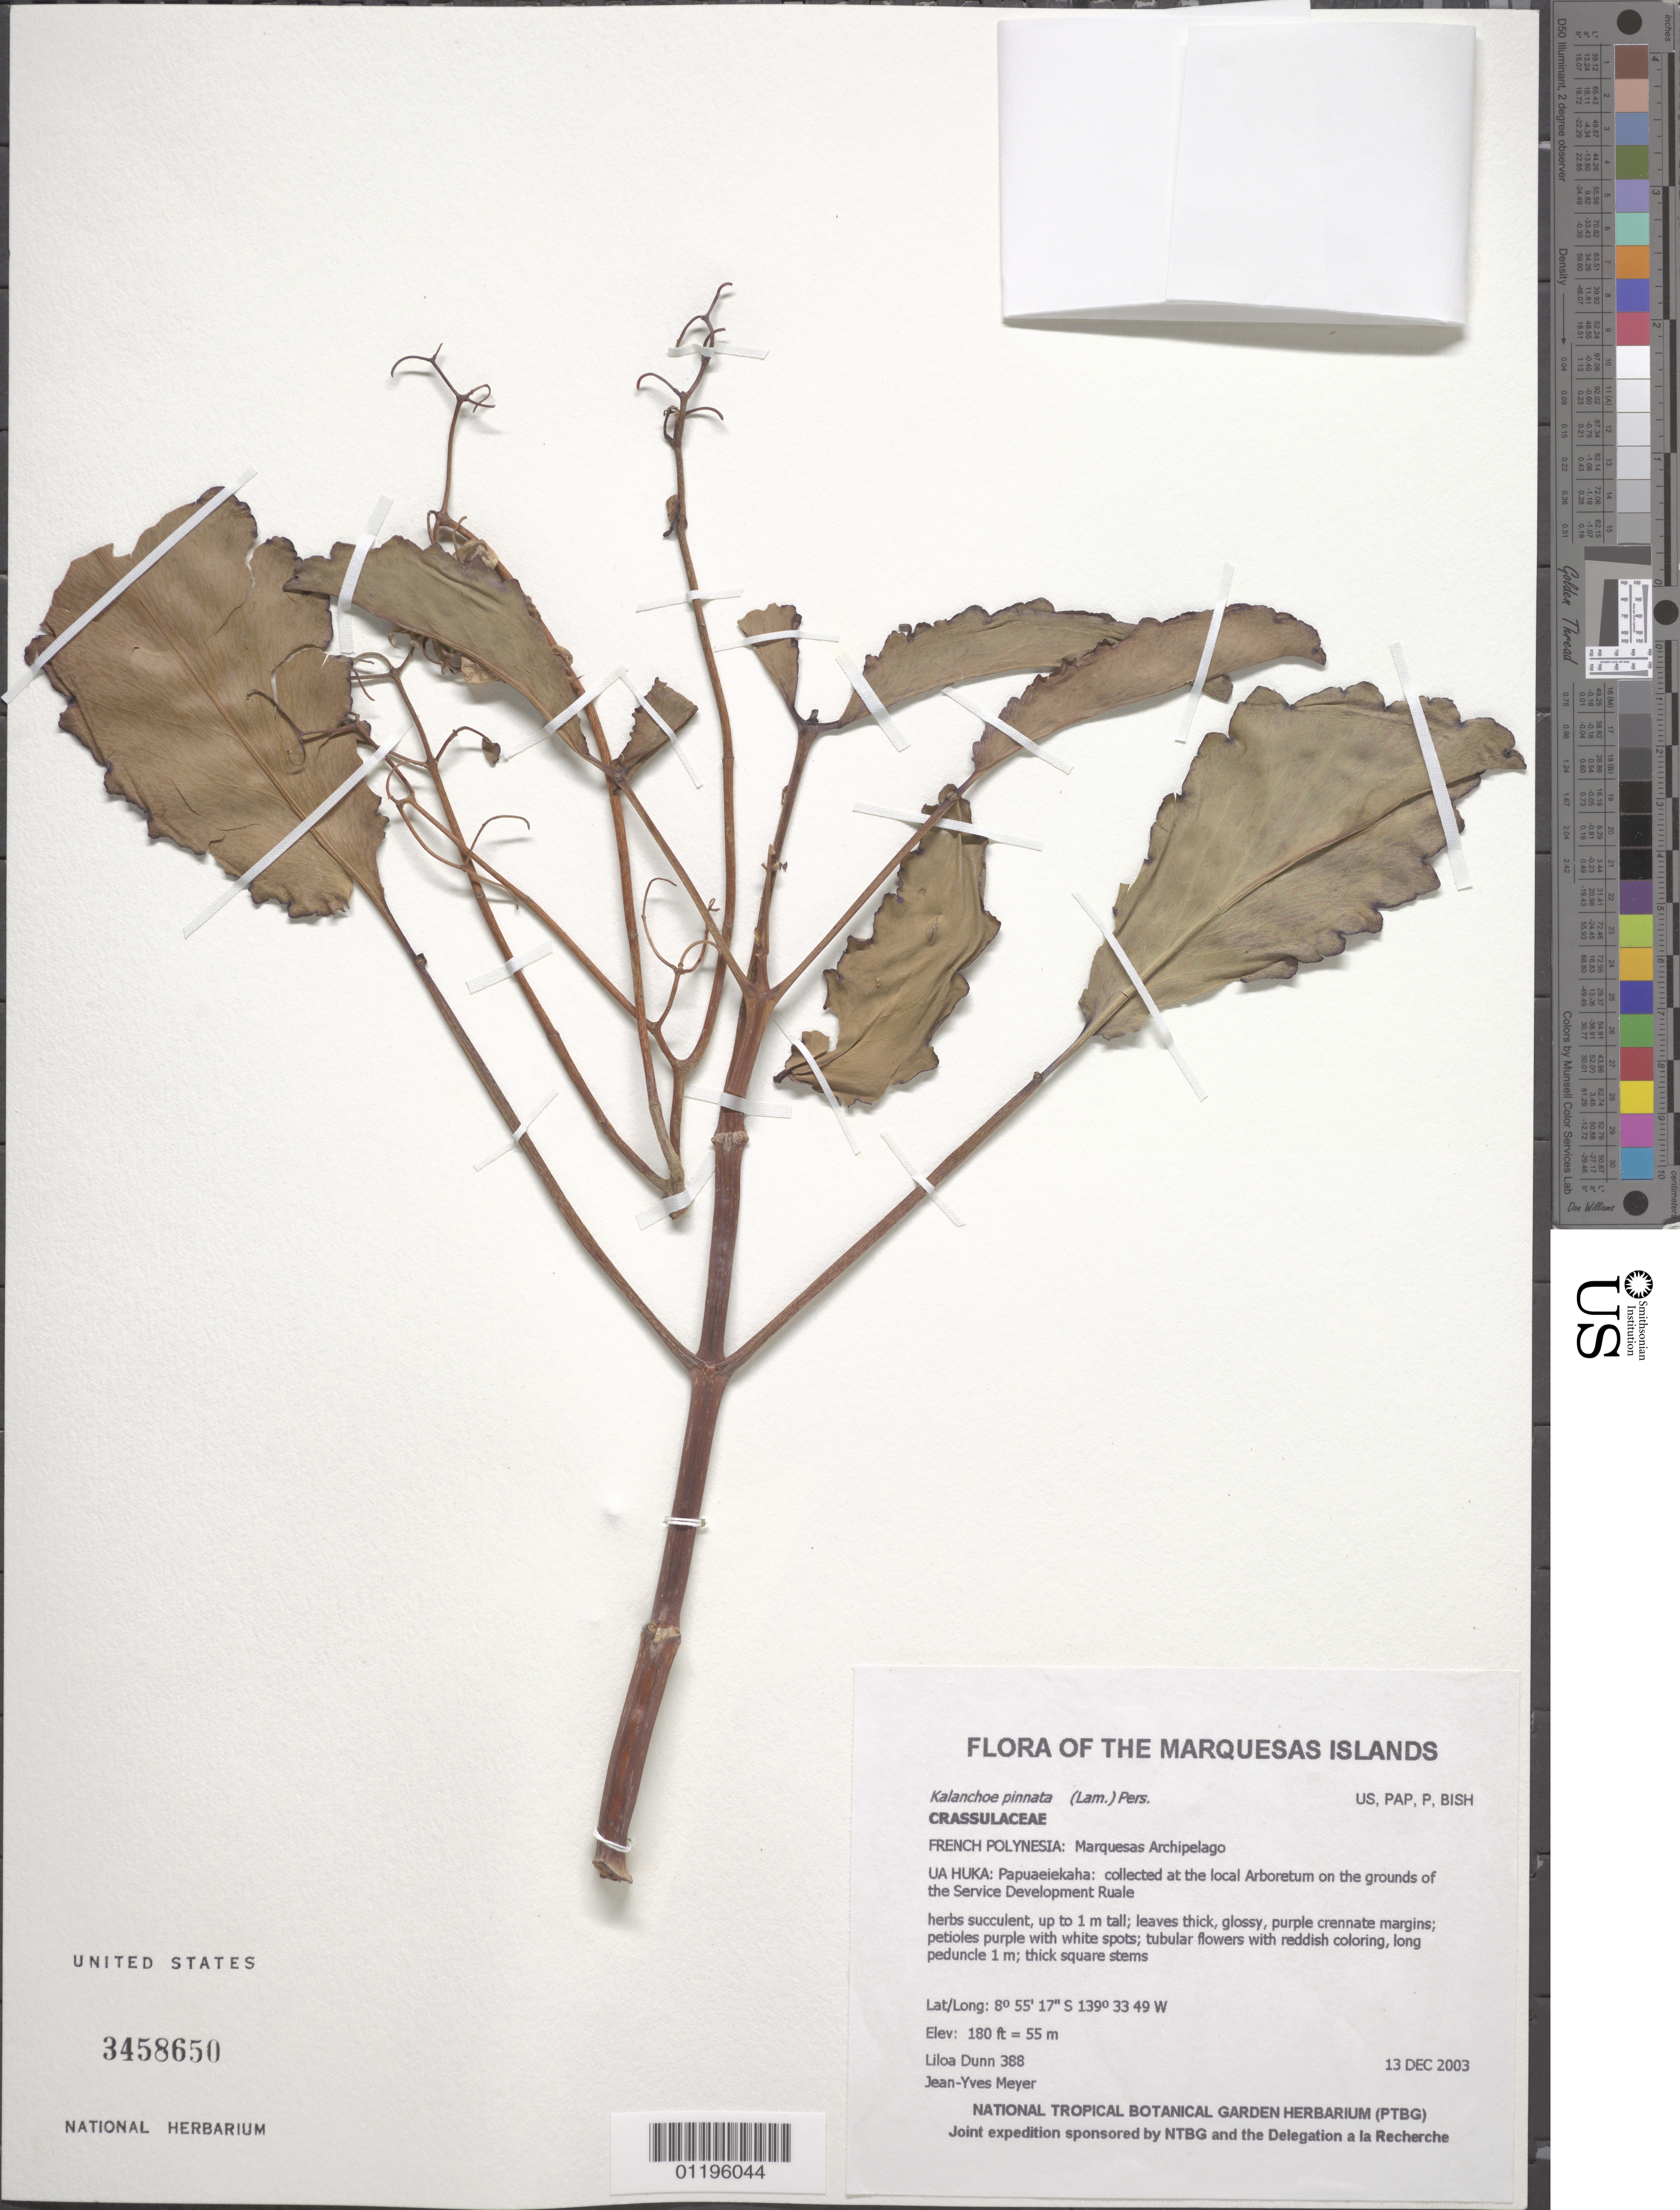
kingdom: Plantae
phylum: Tracheophyta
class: Magnoliopsida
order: Saxifragales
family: Crassulaceae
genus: Kalanchoe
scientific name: Kalanchoe pinnata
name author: (Lam.) Pers.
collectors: L. Dunn & J.-Y. Meyer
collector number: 388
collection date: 2003-12-13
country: French Polynesia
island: Ua Huka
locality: Papuaeiekaha: collected at the local Arboretum on the grounds of the Service Development Ruale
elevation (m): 55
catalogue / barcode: US 3458650